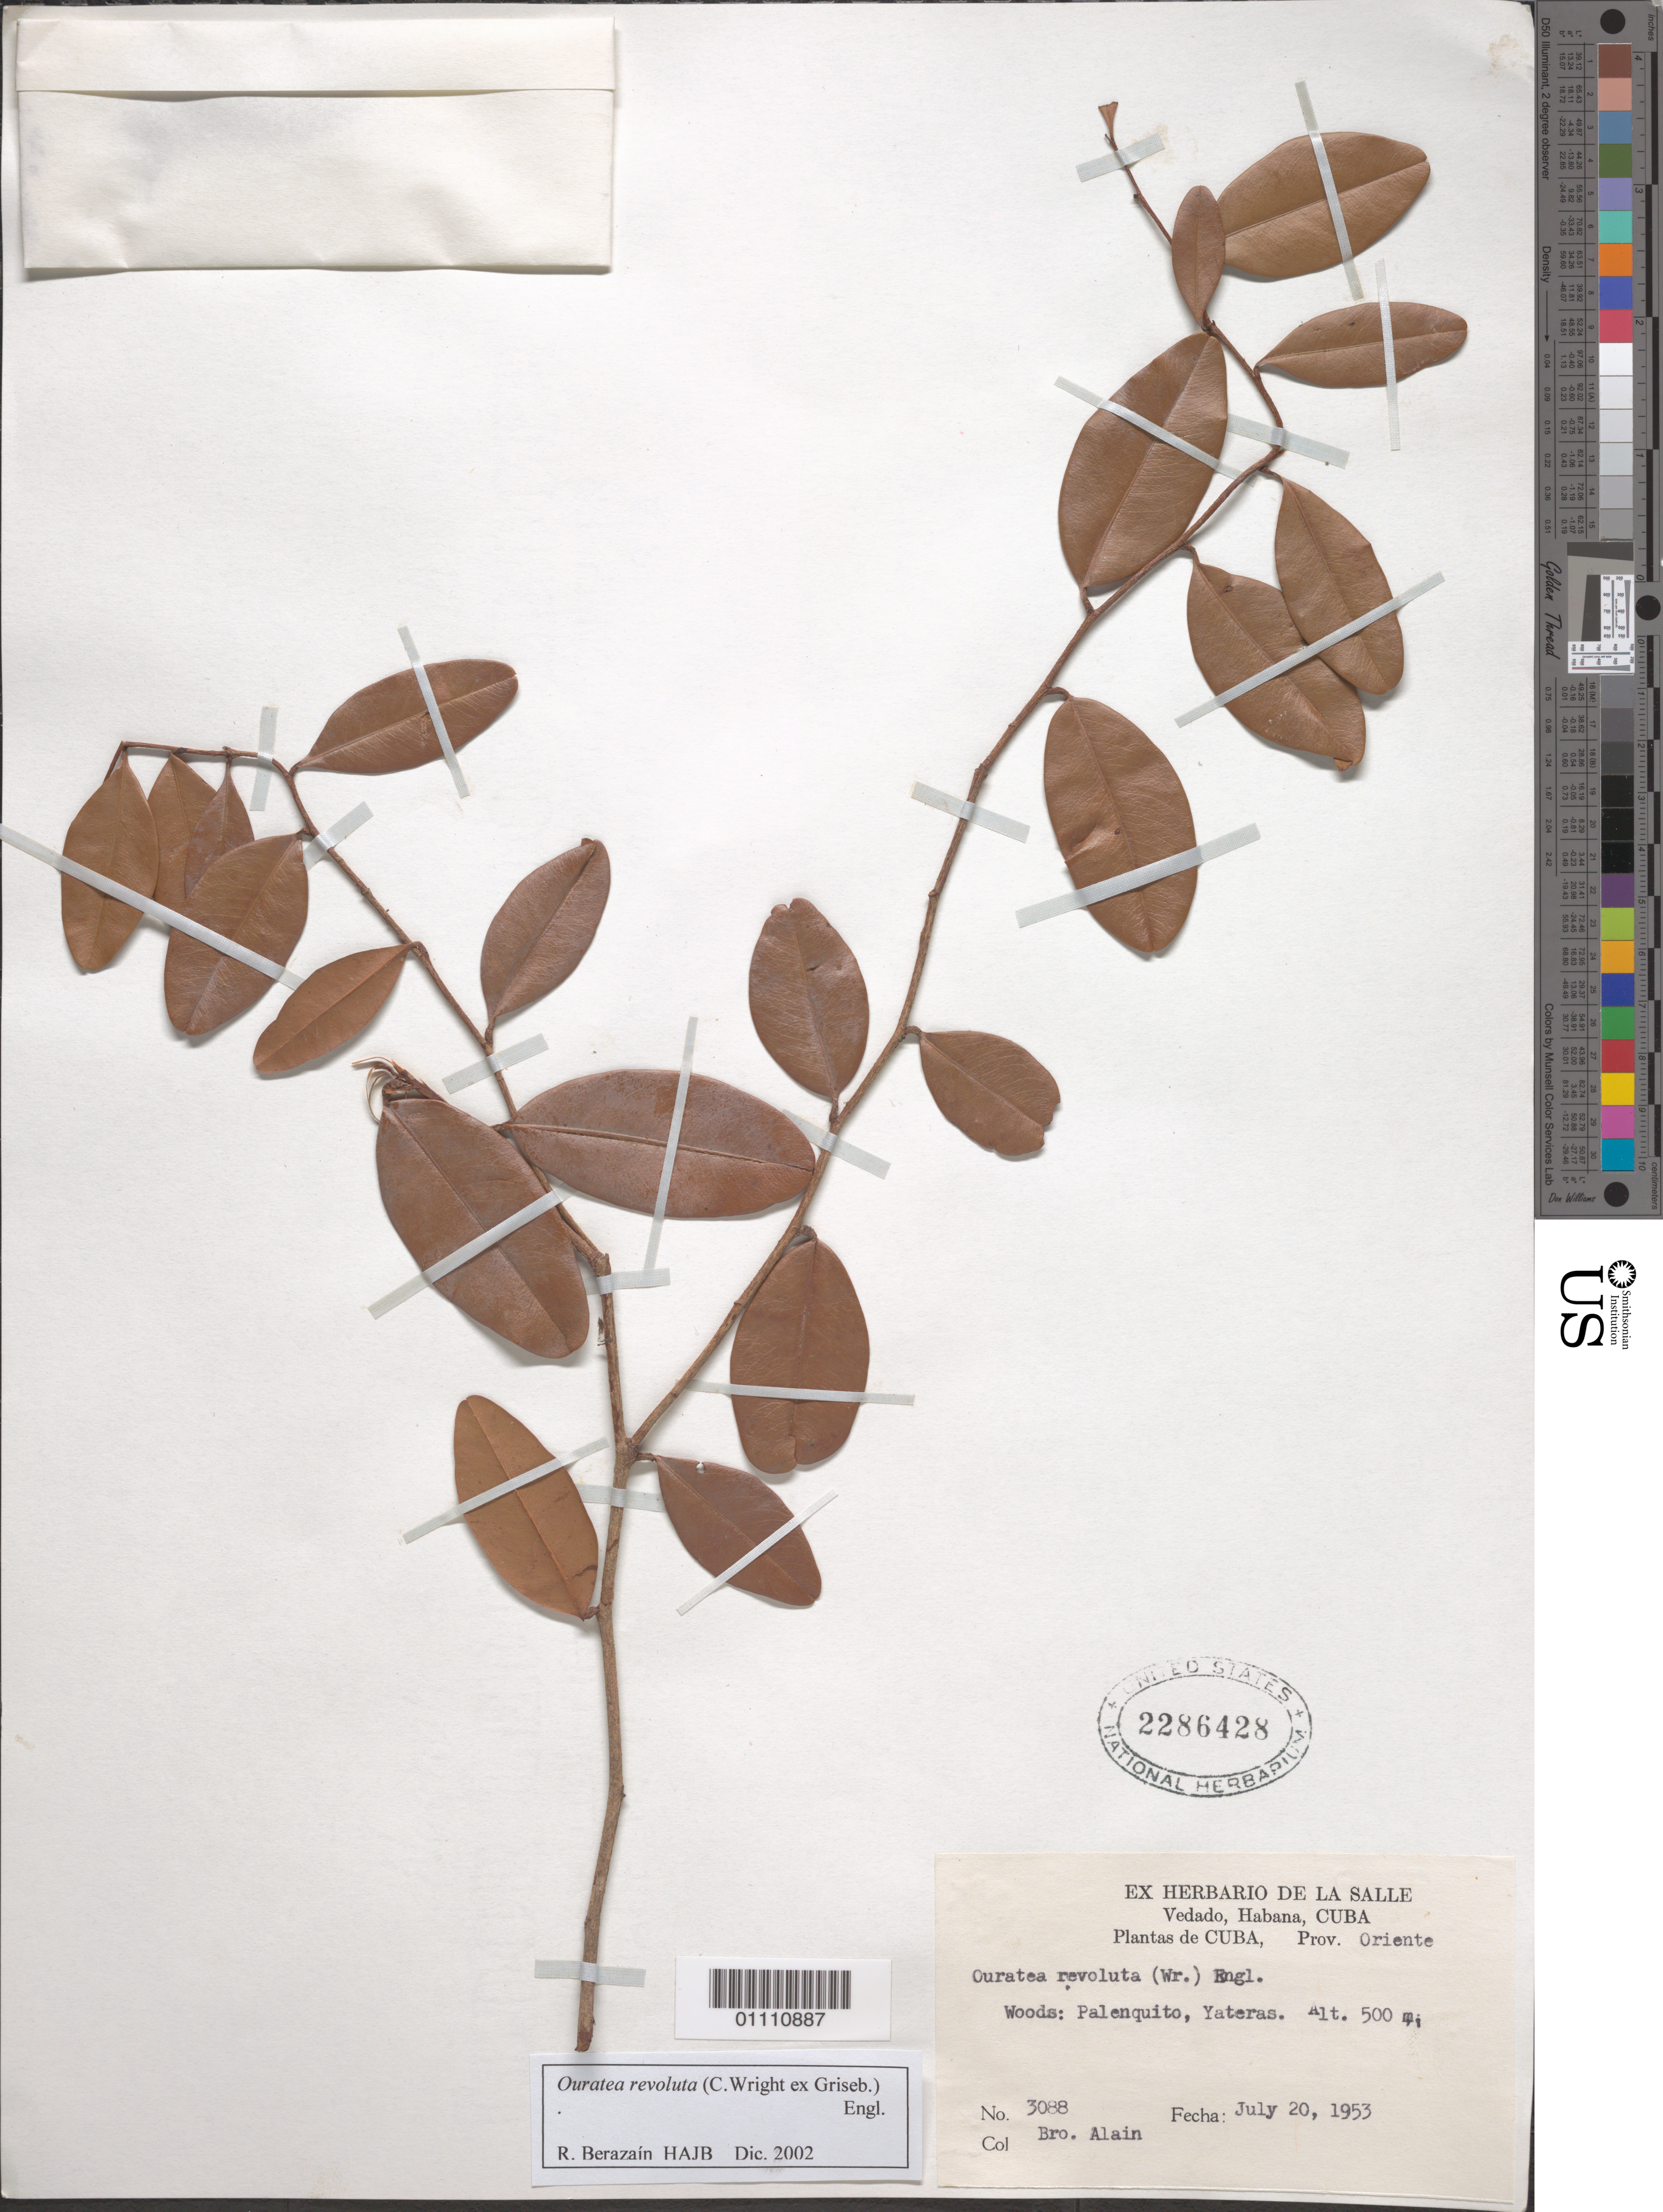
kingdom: Plantae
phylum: Tracheophyta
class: Magnoliopsida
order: Malpighiales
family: Ochnaceae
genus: Ouratea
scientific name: Ouratea revoluta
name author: (C. Wright ex Griseb.) Engl.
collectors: A. H. Liogier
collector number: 3088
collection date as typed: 20 Jul 1953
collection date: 1953-07-20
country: Cuba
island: Cuba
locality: Oriente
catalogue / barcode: US 2286428